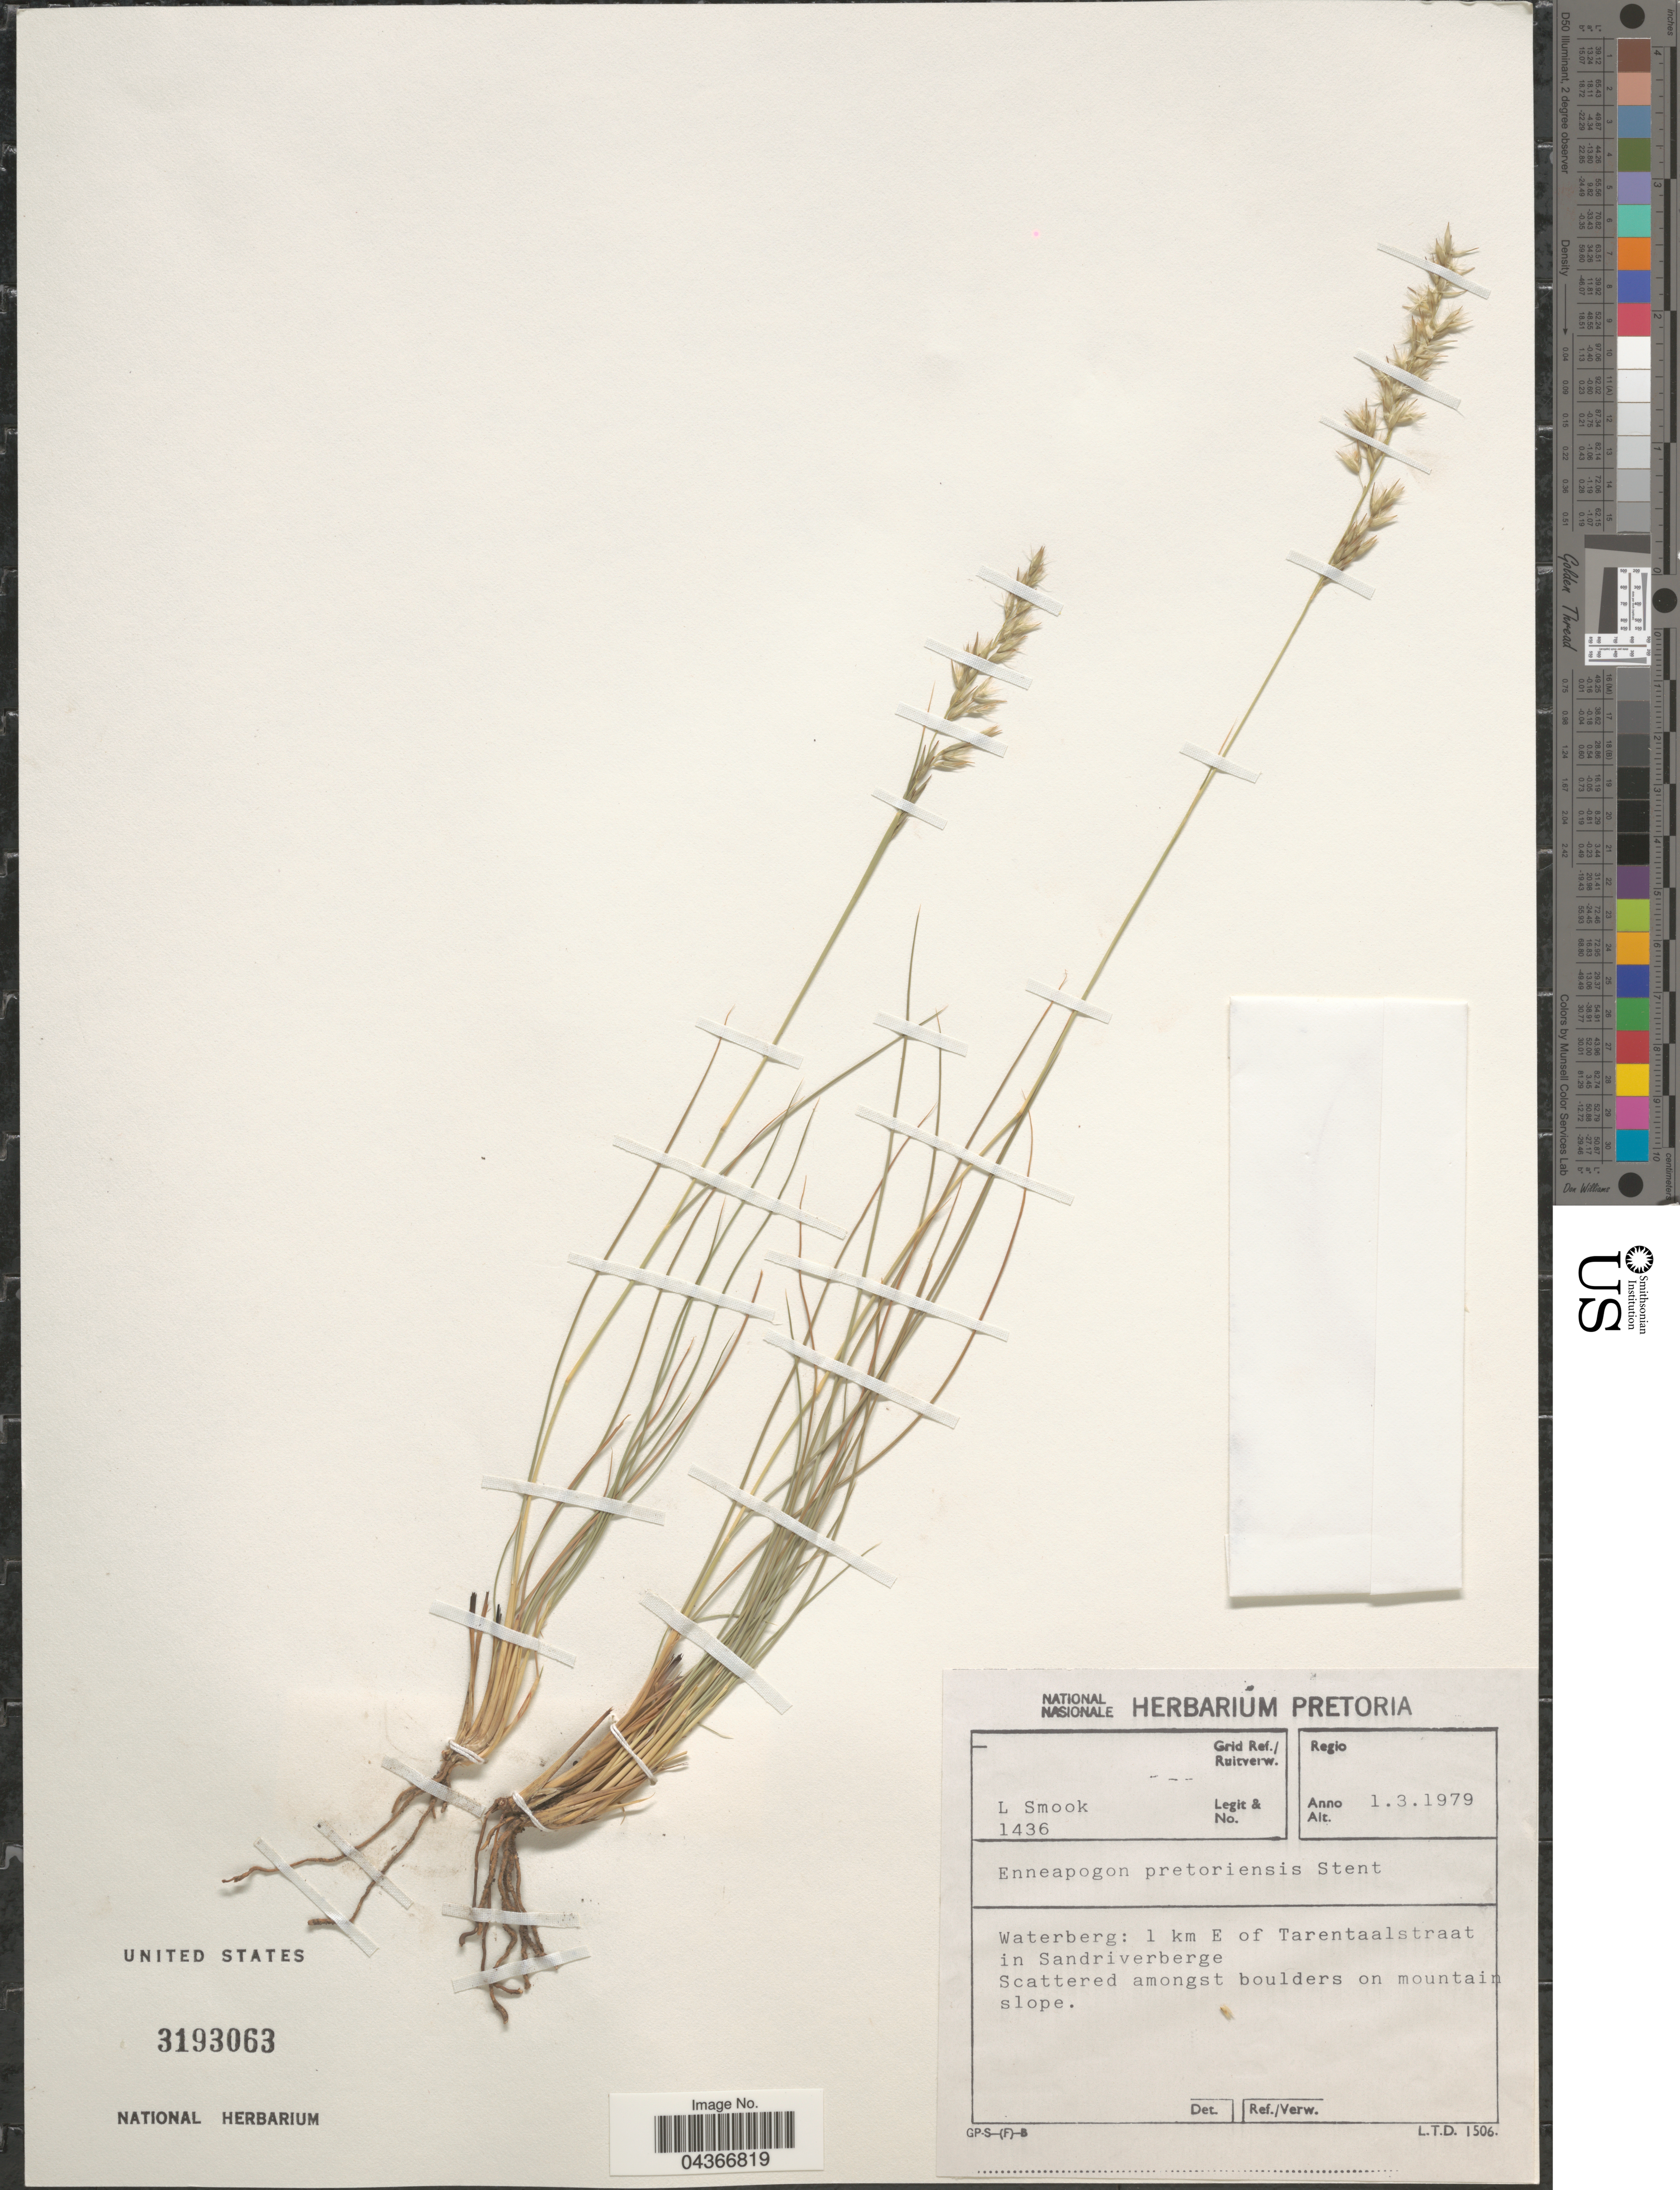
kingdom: Plantae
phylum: Tracheophyta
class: Liliopsida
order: Poales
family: Poaceae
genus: Enneapogon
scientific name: Enneapogon pretoriensis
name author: Stent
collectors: L. Smook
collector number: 1436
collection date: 1979-03-01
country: South Africa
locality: Waterberg: 1 km E of Tarentaalstraat in Sandriverberge.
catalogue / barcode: US 3193063